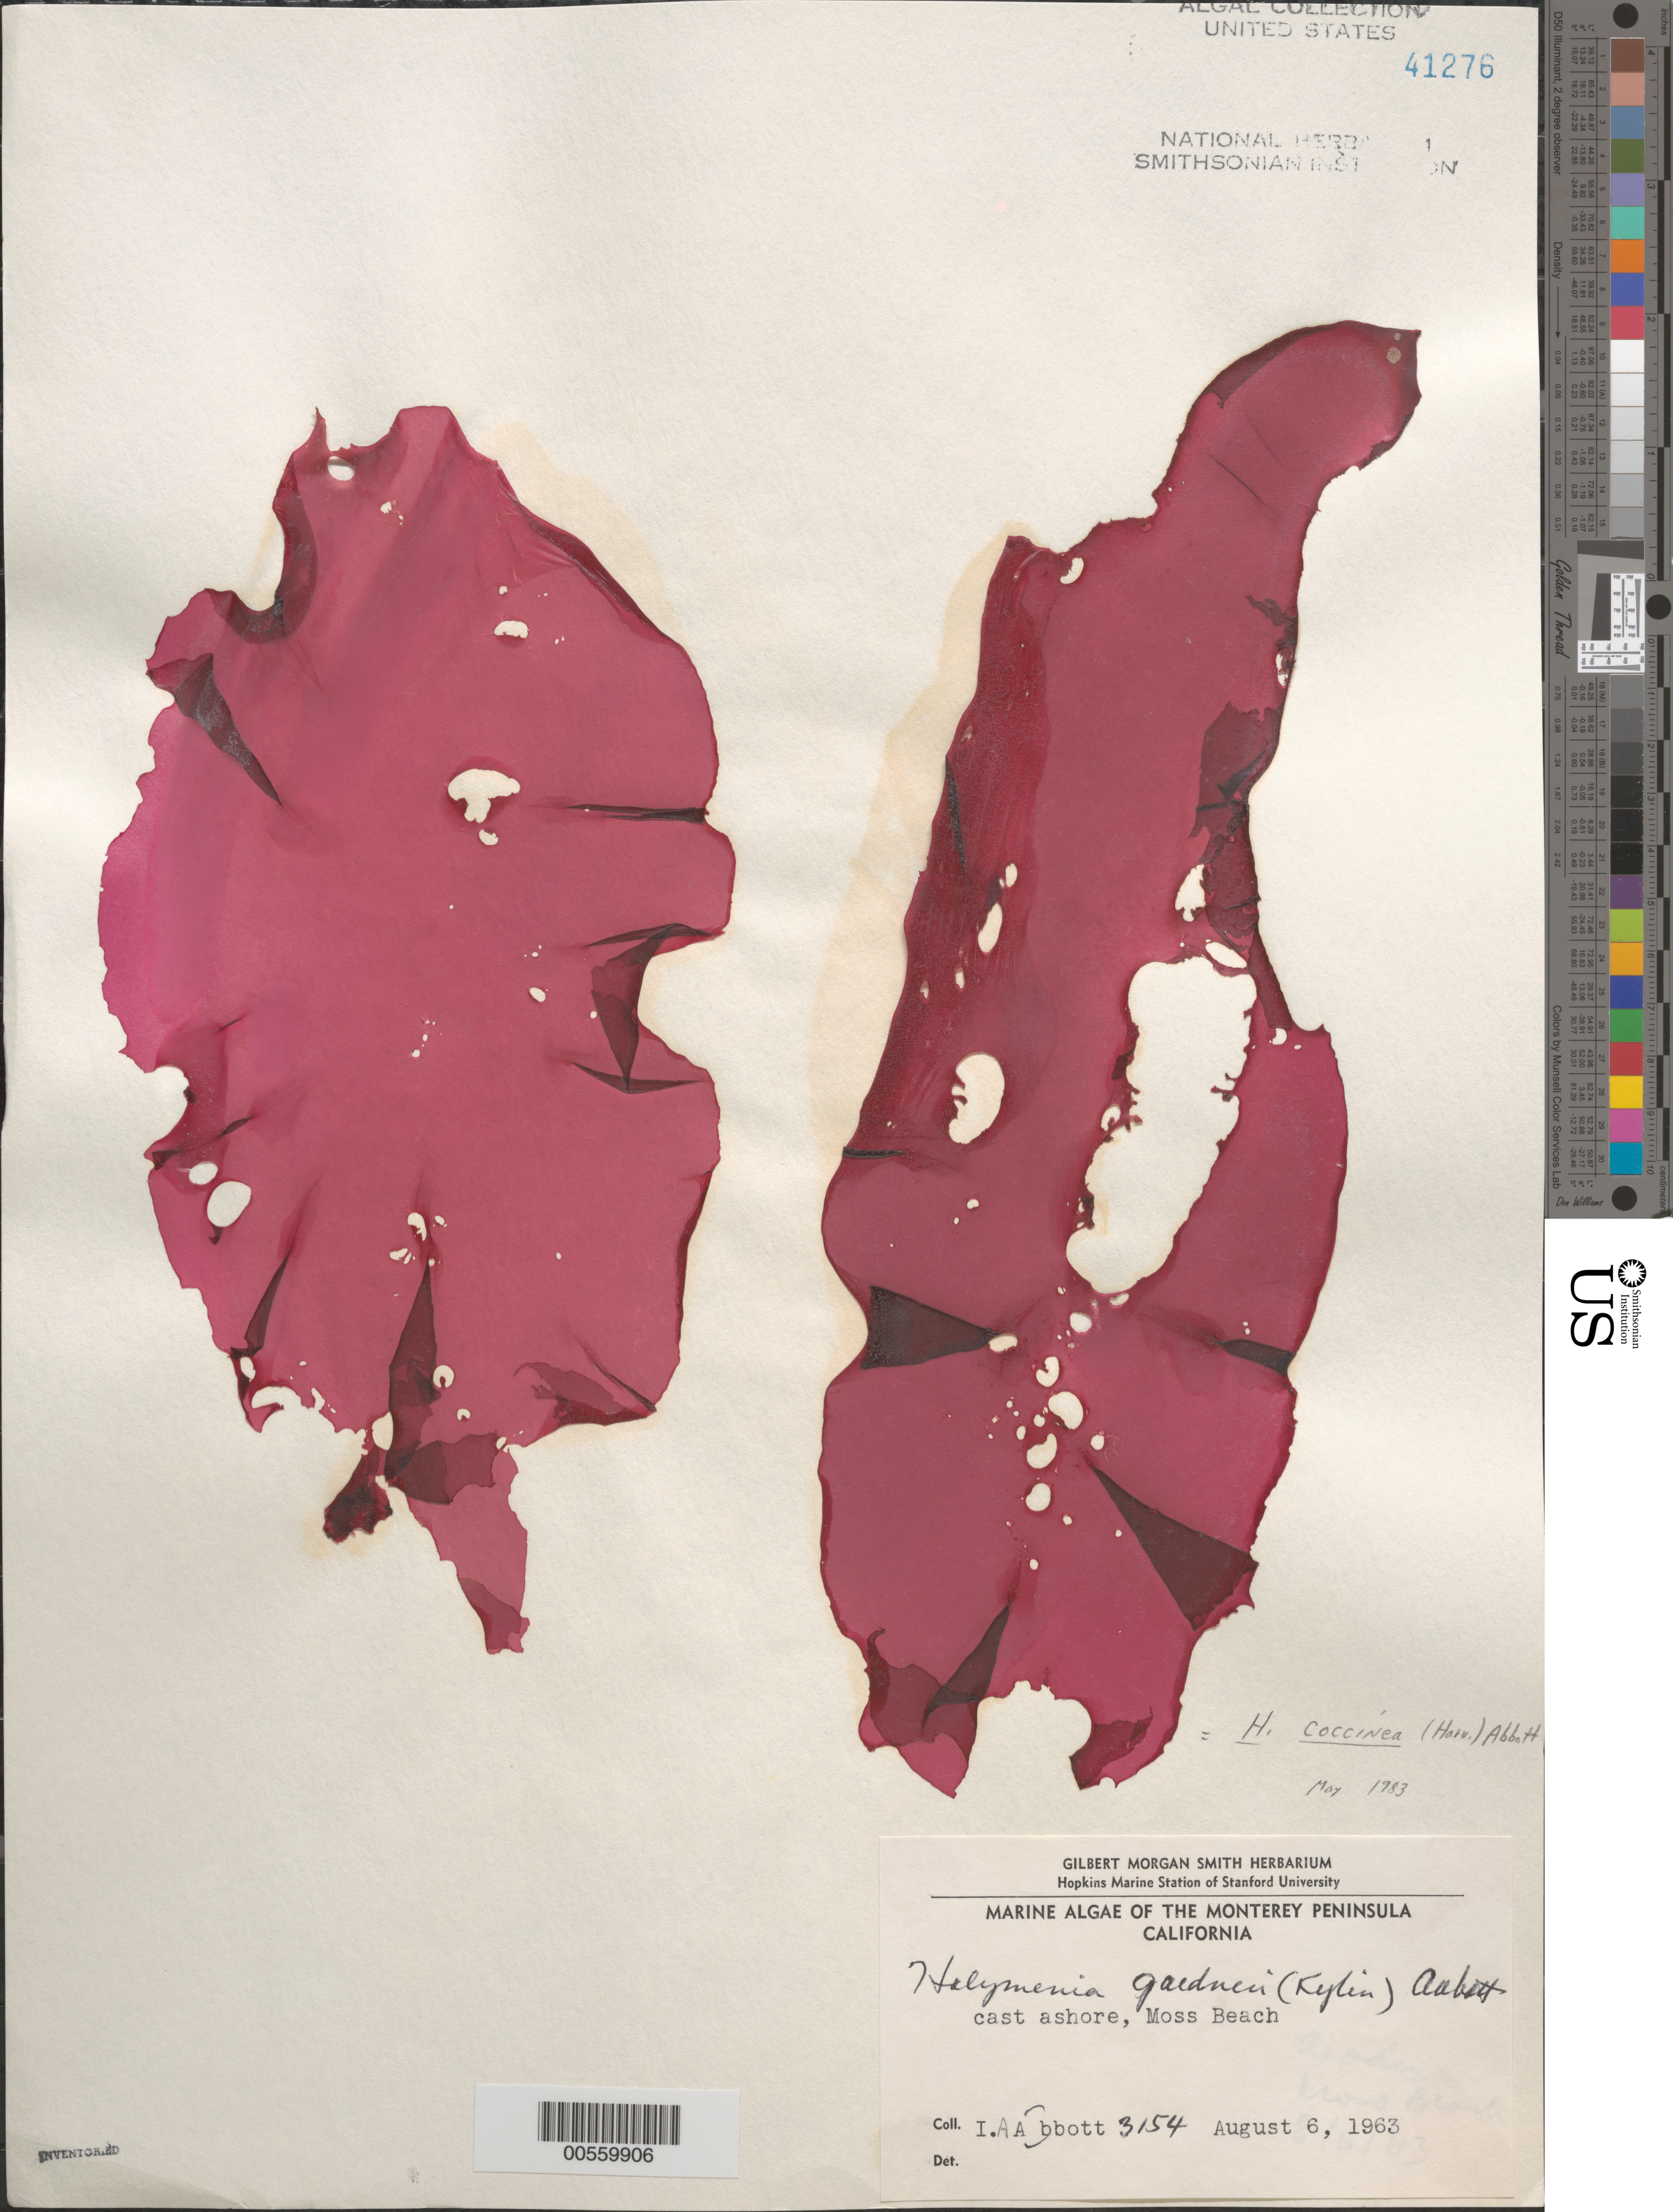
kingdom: Plantae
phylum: Rhodophyta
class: Florideophyceae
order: Gigartinales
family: Dumontiaceae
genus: Weeksia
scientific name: Weeksia coccinea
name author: (Harv.) S.C. Lindstrom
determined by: Algae name updating Project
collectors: I. A. Abbott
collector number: IAA 3154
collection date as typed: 06 Aug 1963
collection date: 1963-08-06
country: United States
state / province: California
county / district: Monterey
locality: Moss Beach, Monterey Peninsula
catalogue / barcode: US 41276